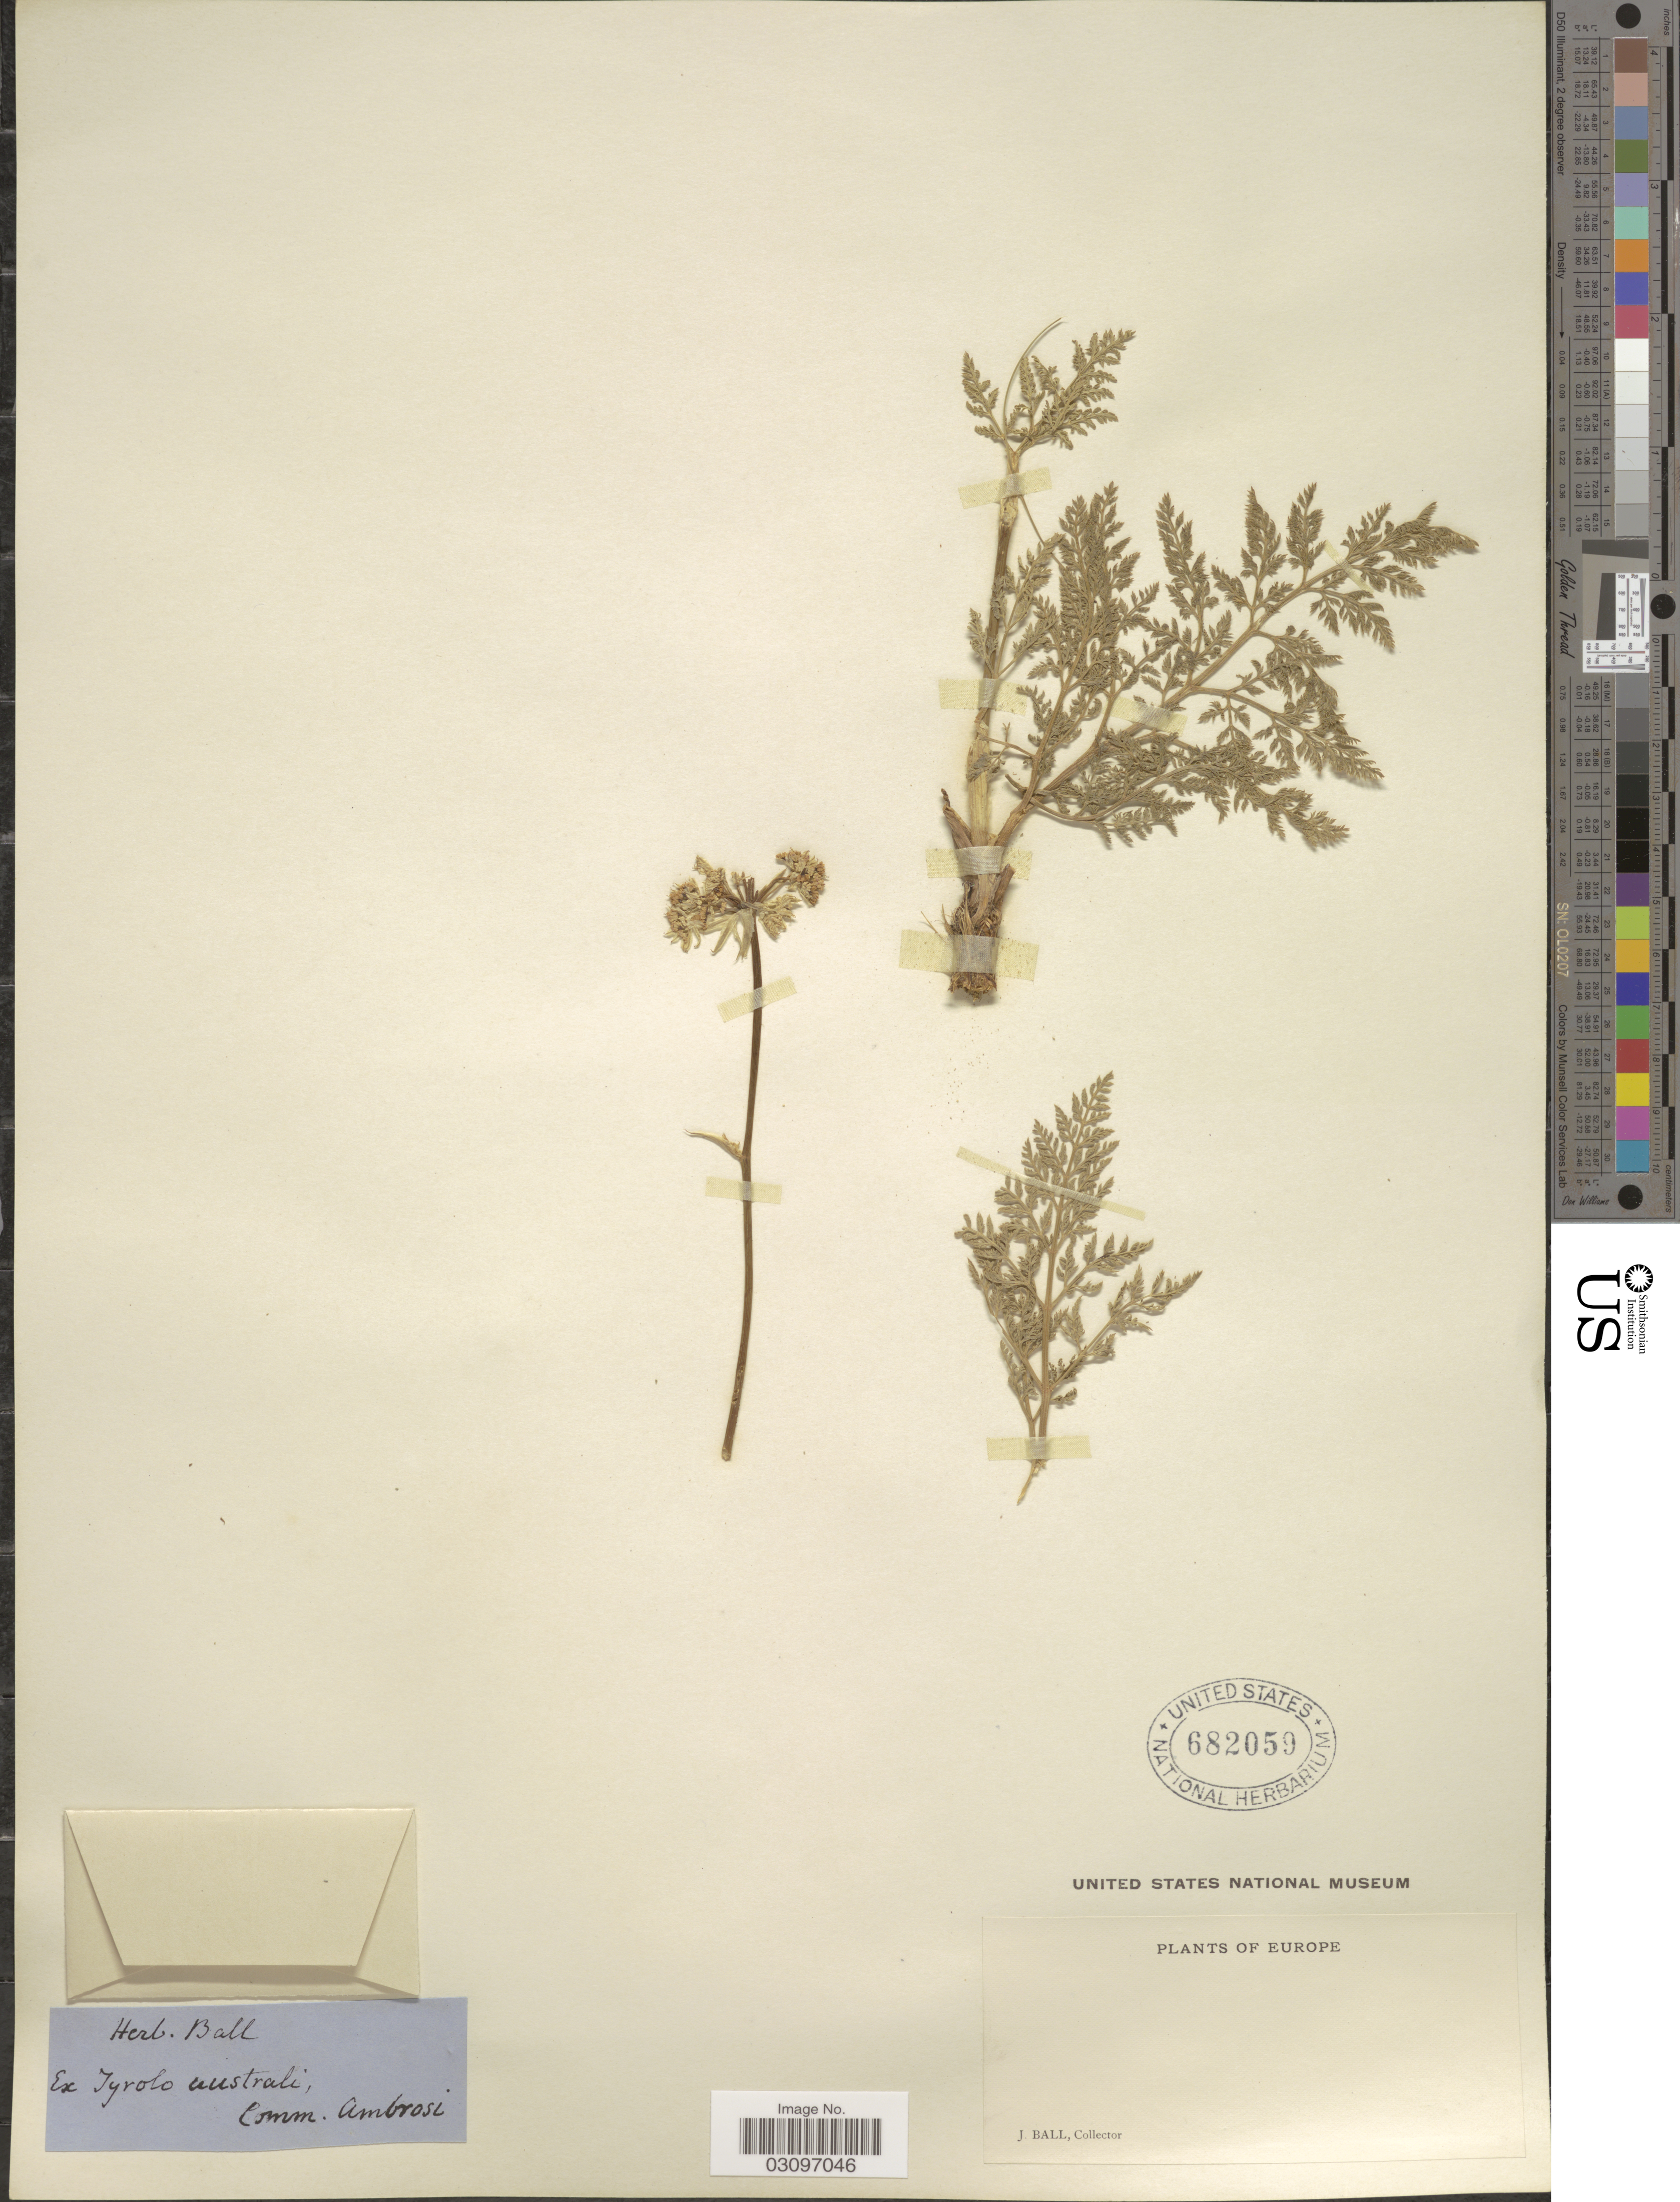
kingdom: Plantae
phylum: Tracheophyta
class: Magnoliopsida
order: Apiales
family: Apiaceae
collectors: ex herb. Ball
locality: Ex Tyrolo australi, Europe.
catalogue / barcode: US 682059